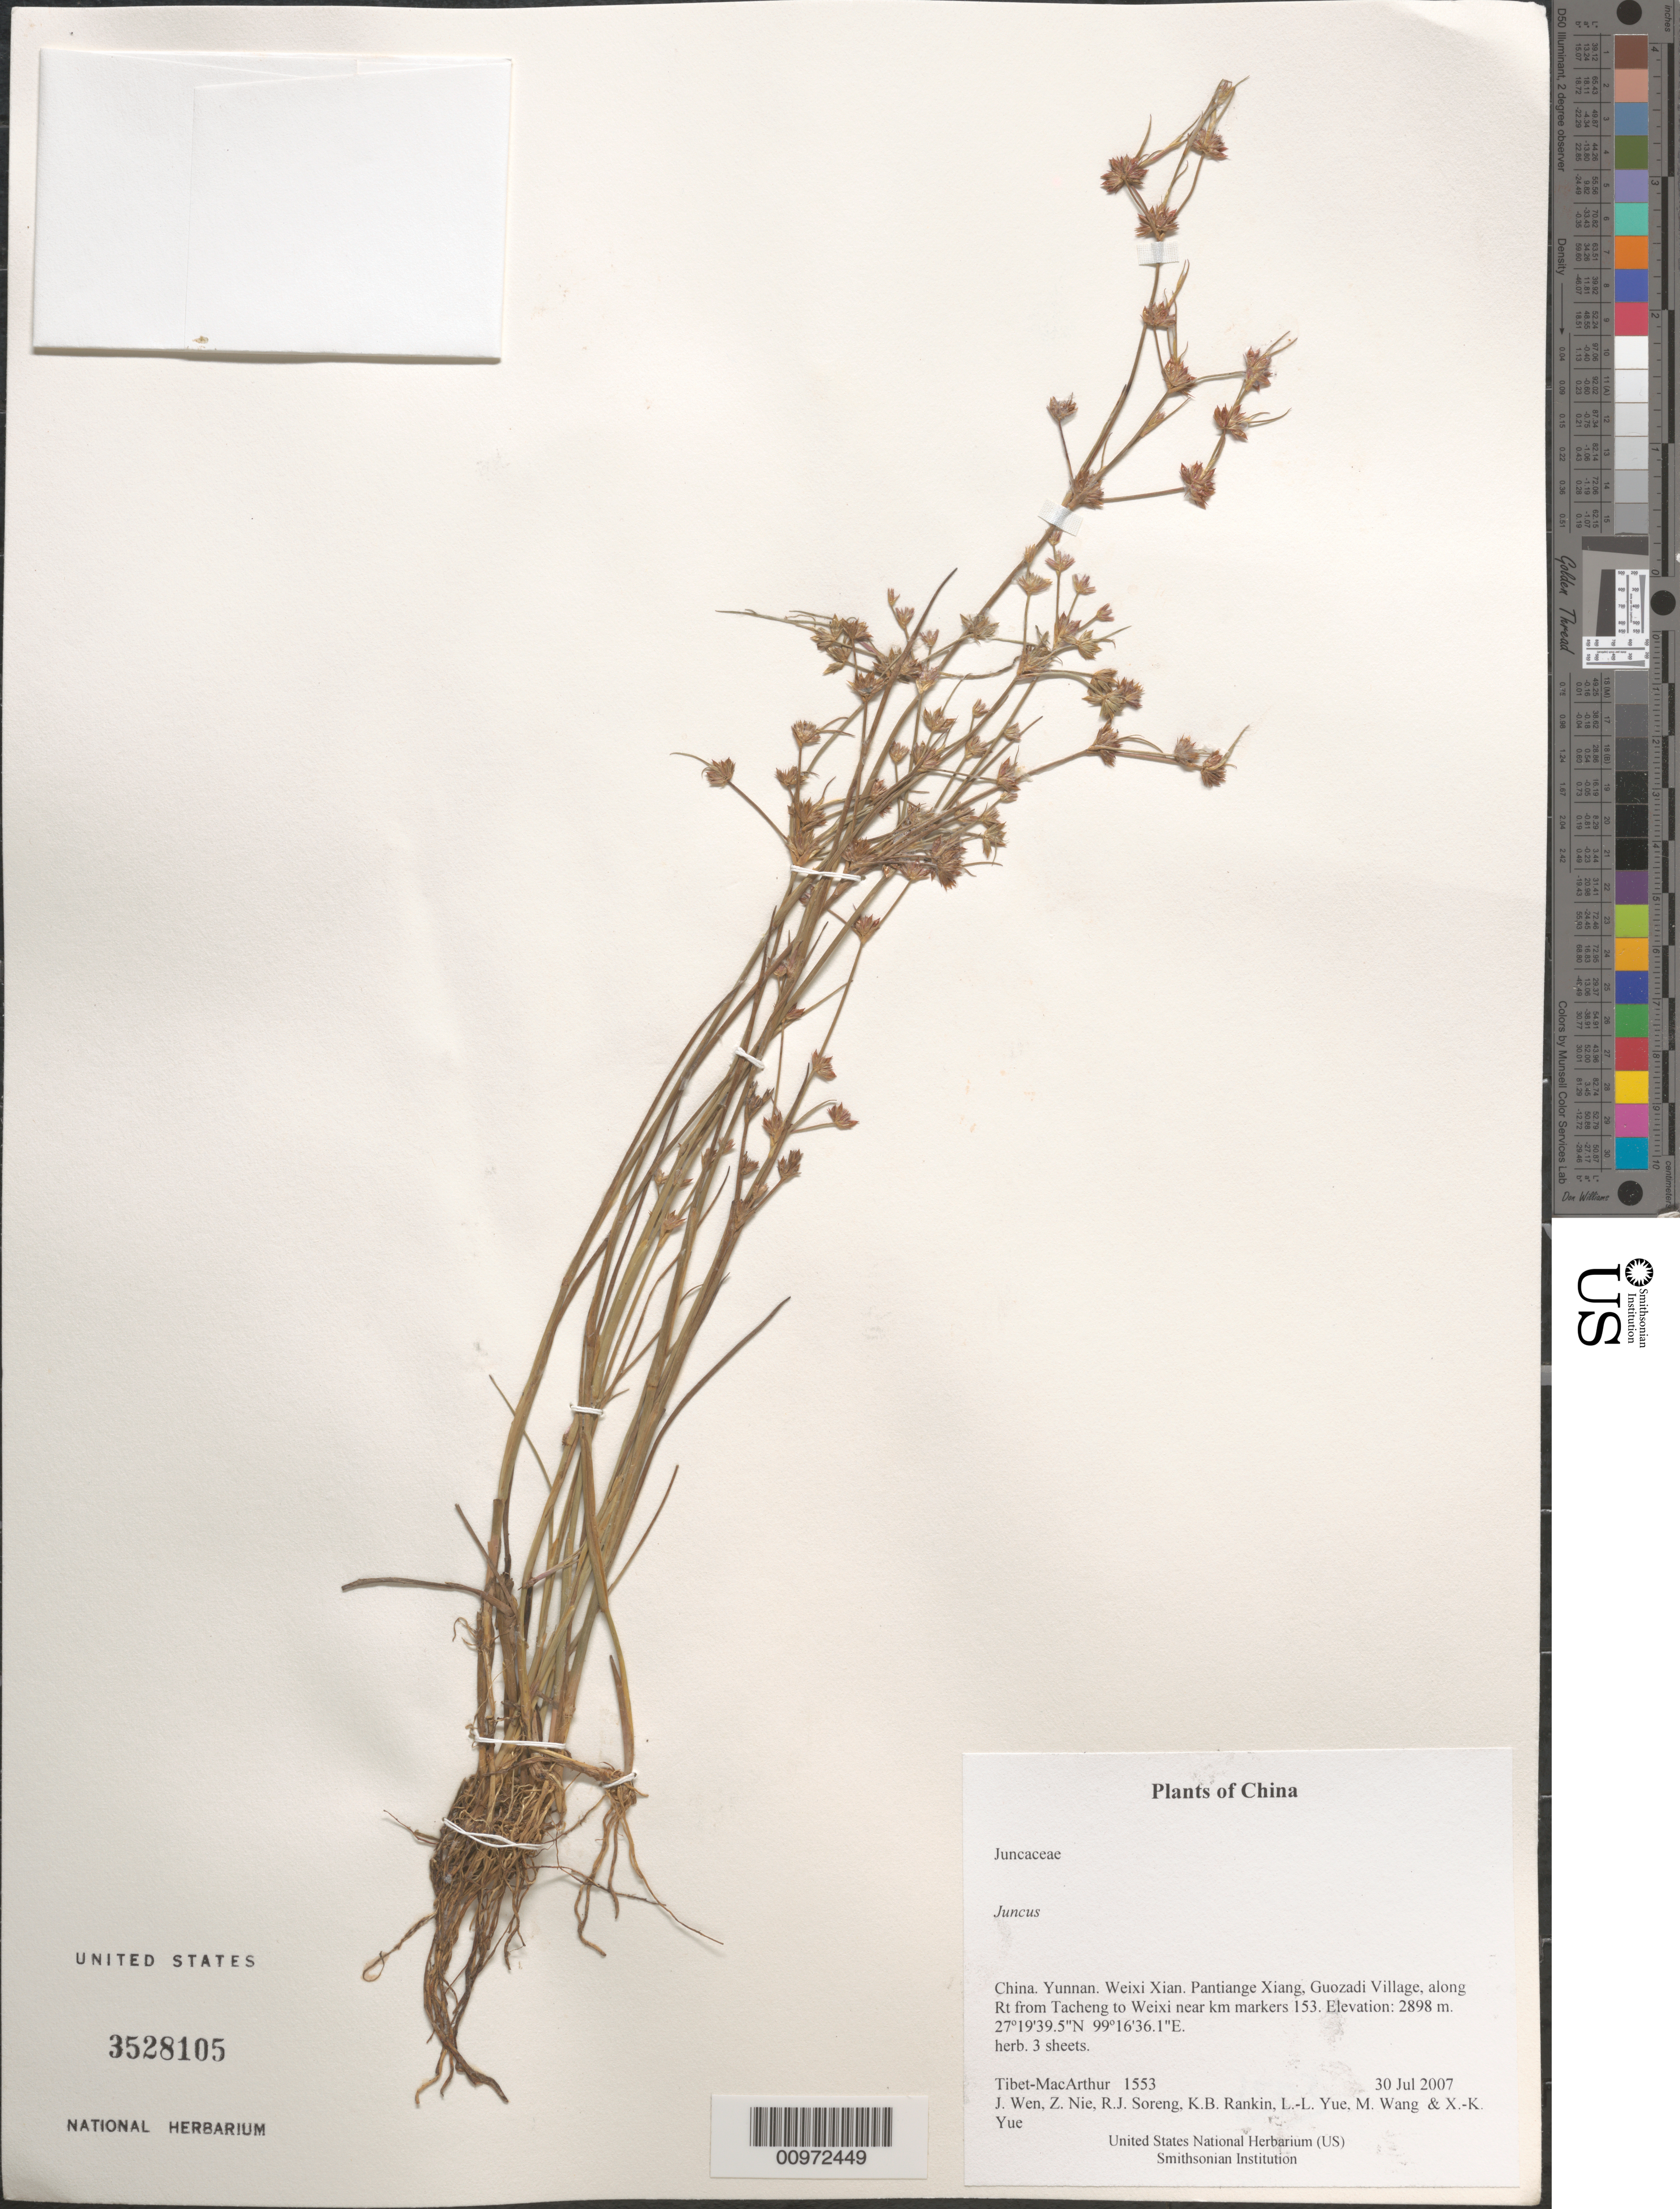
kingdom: Plantae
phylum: Tracheophyta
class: Liliopsida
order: Poales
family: Juncaceae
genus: Juncus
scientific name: Juncus sp.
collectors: Tibet-MacArthur, J. Wen, Z. Nie, R. J. Soreng, K. Rankin, L. Yue, M. Wang & X. Yue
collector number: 1553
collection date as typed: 30 Jul 2007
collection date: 2007-07-30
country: China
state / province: Yunnan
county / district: Weixi Xian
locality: Pantiange Xiang, Guozadi Village, along Rt from Tacheng to Weixi near km markers 153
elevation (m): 2898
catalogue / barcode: US 3528105